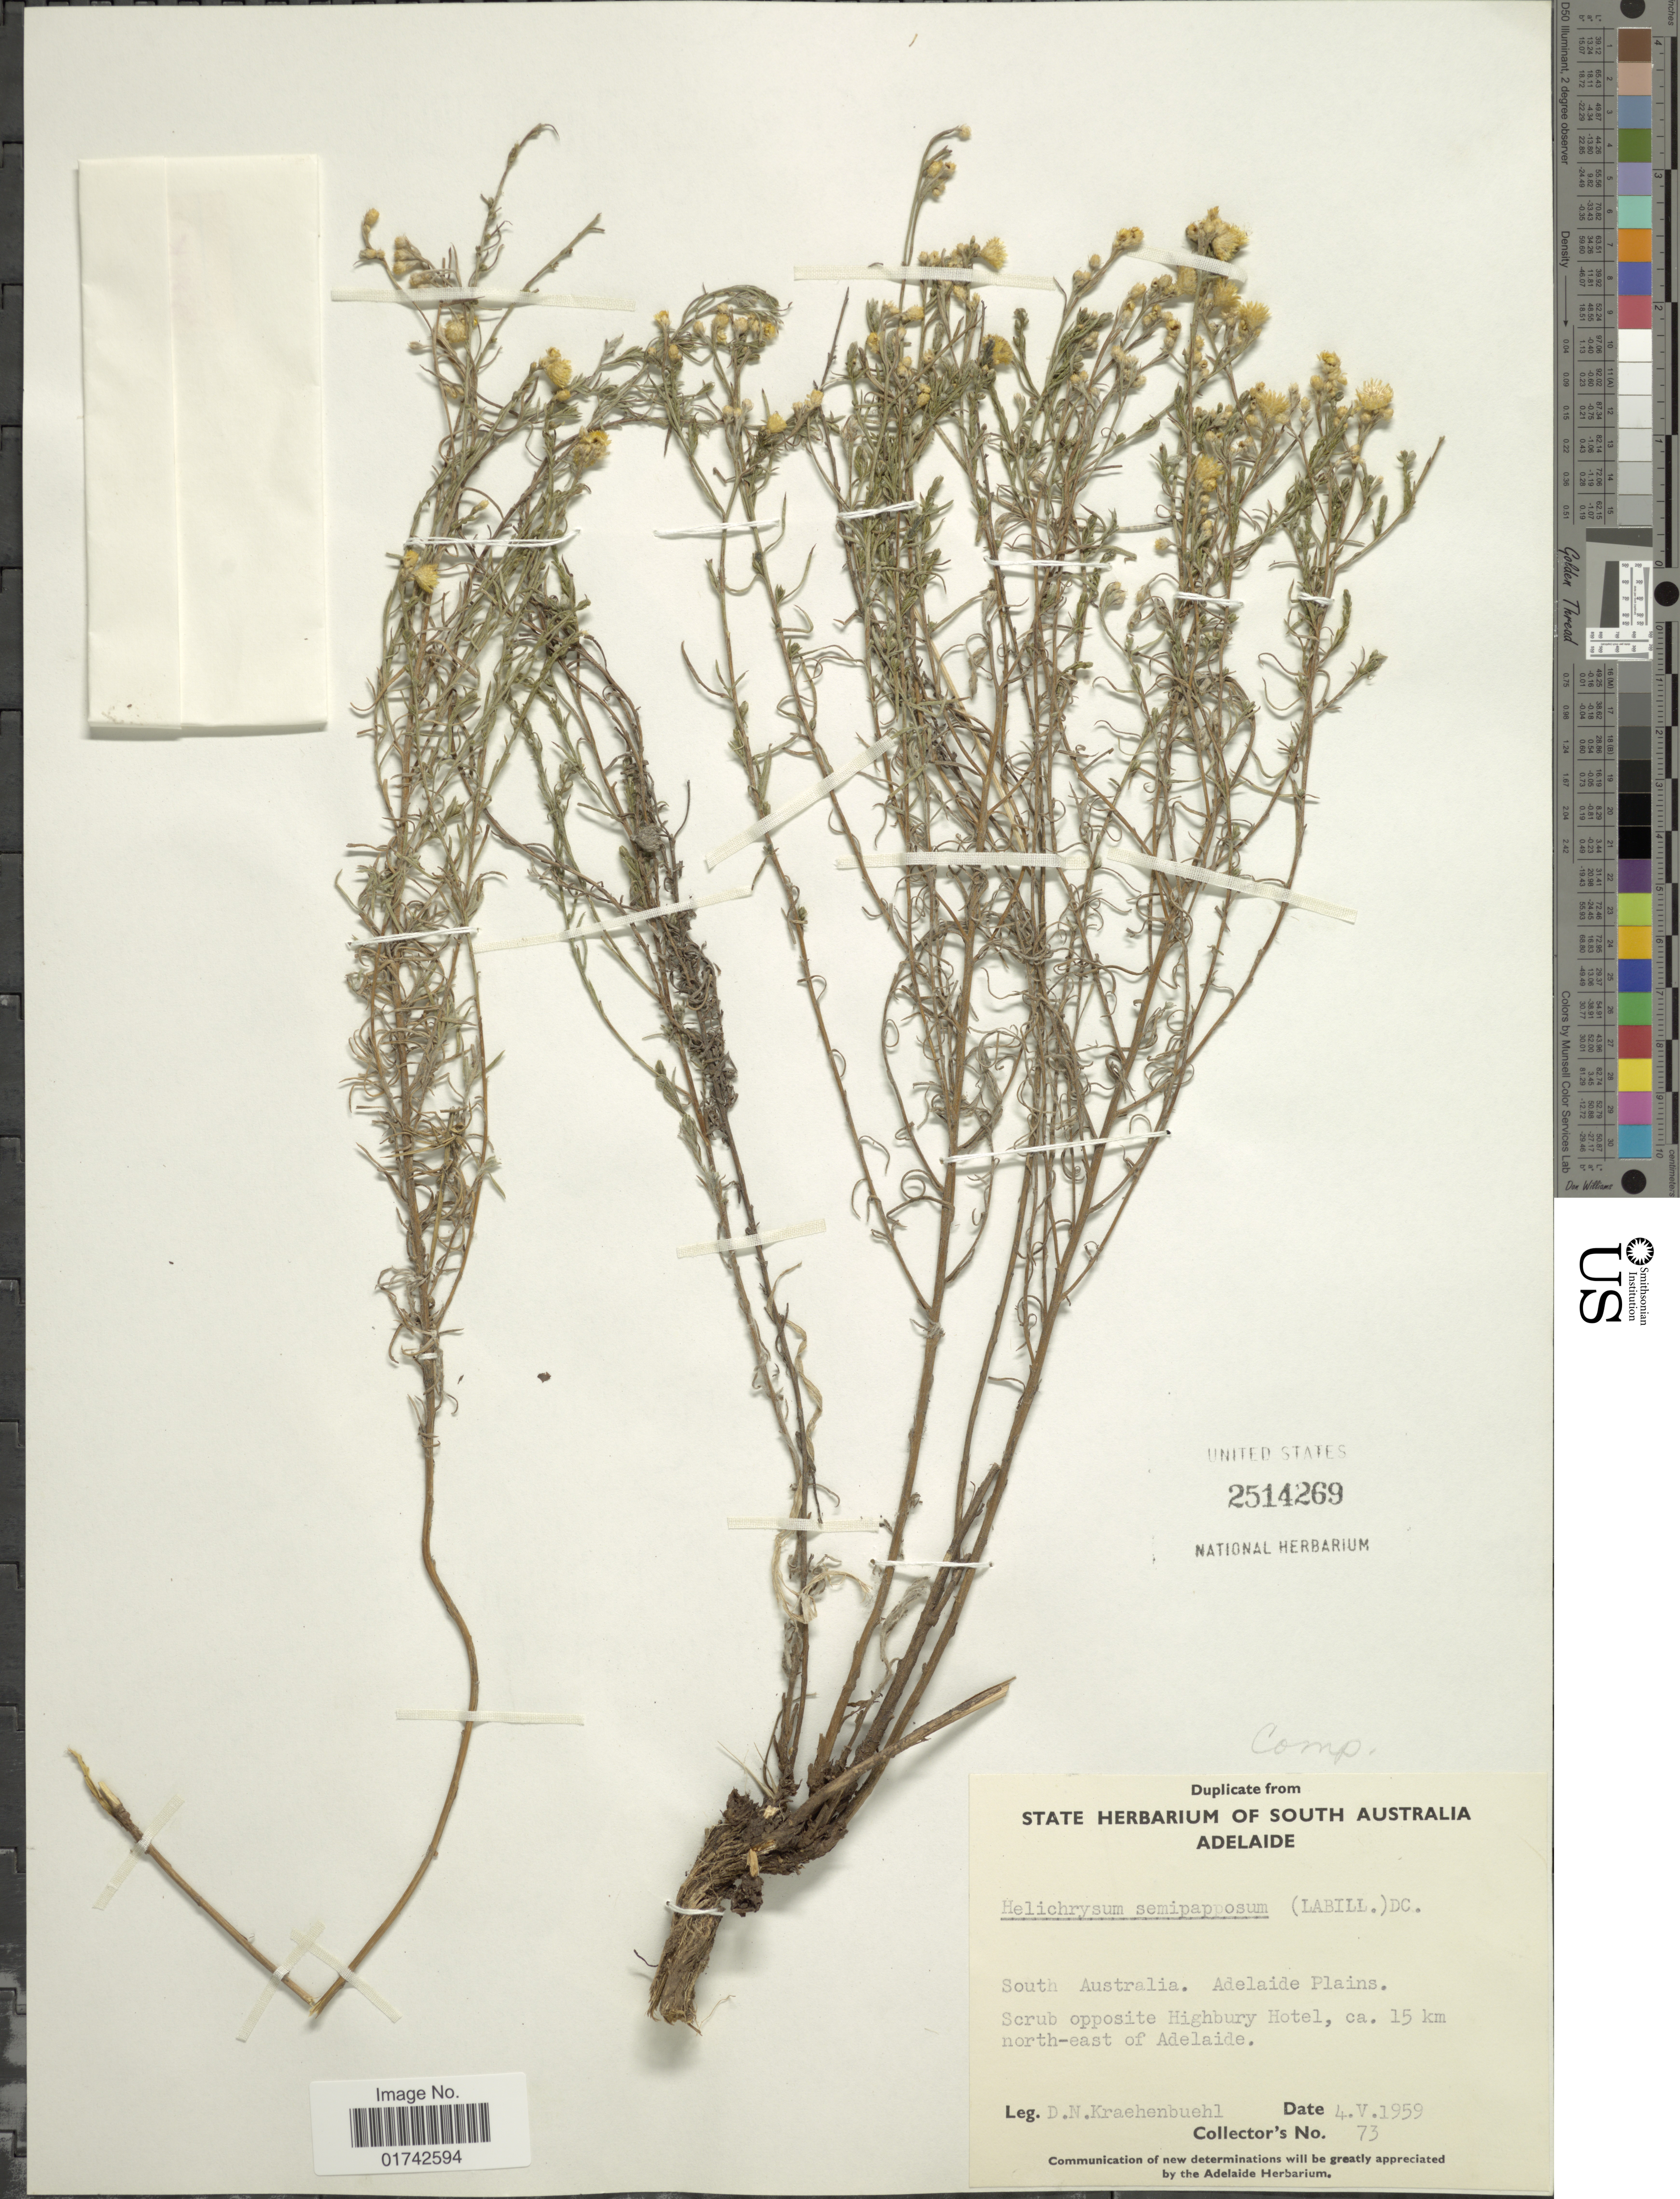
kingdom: Plantae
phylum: Tracheophyta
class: Magnoliopsida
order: Asterales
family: Asteraceae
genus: Helichrysum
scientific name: Helichrysum semipapposum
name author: DC.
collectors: D. Kraehenbuehl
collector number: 73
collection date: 1959-05-04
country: Australia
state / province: South Australia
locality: Adelaide Plains. Scrub opposite Highbury Hotel, ca. 15 km north-east of Adelaide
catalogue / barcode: US 2514269